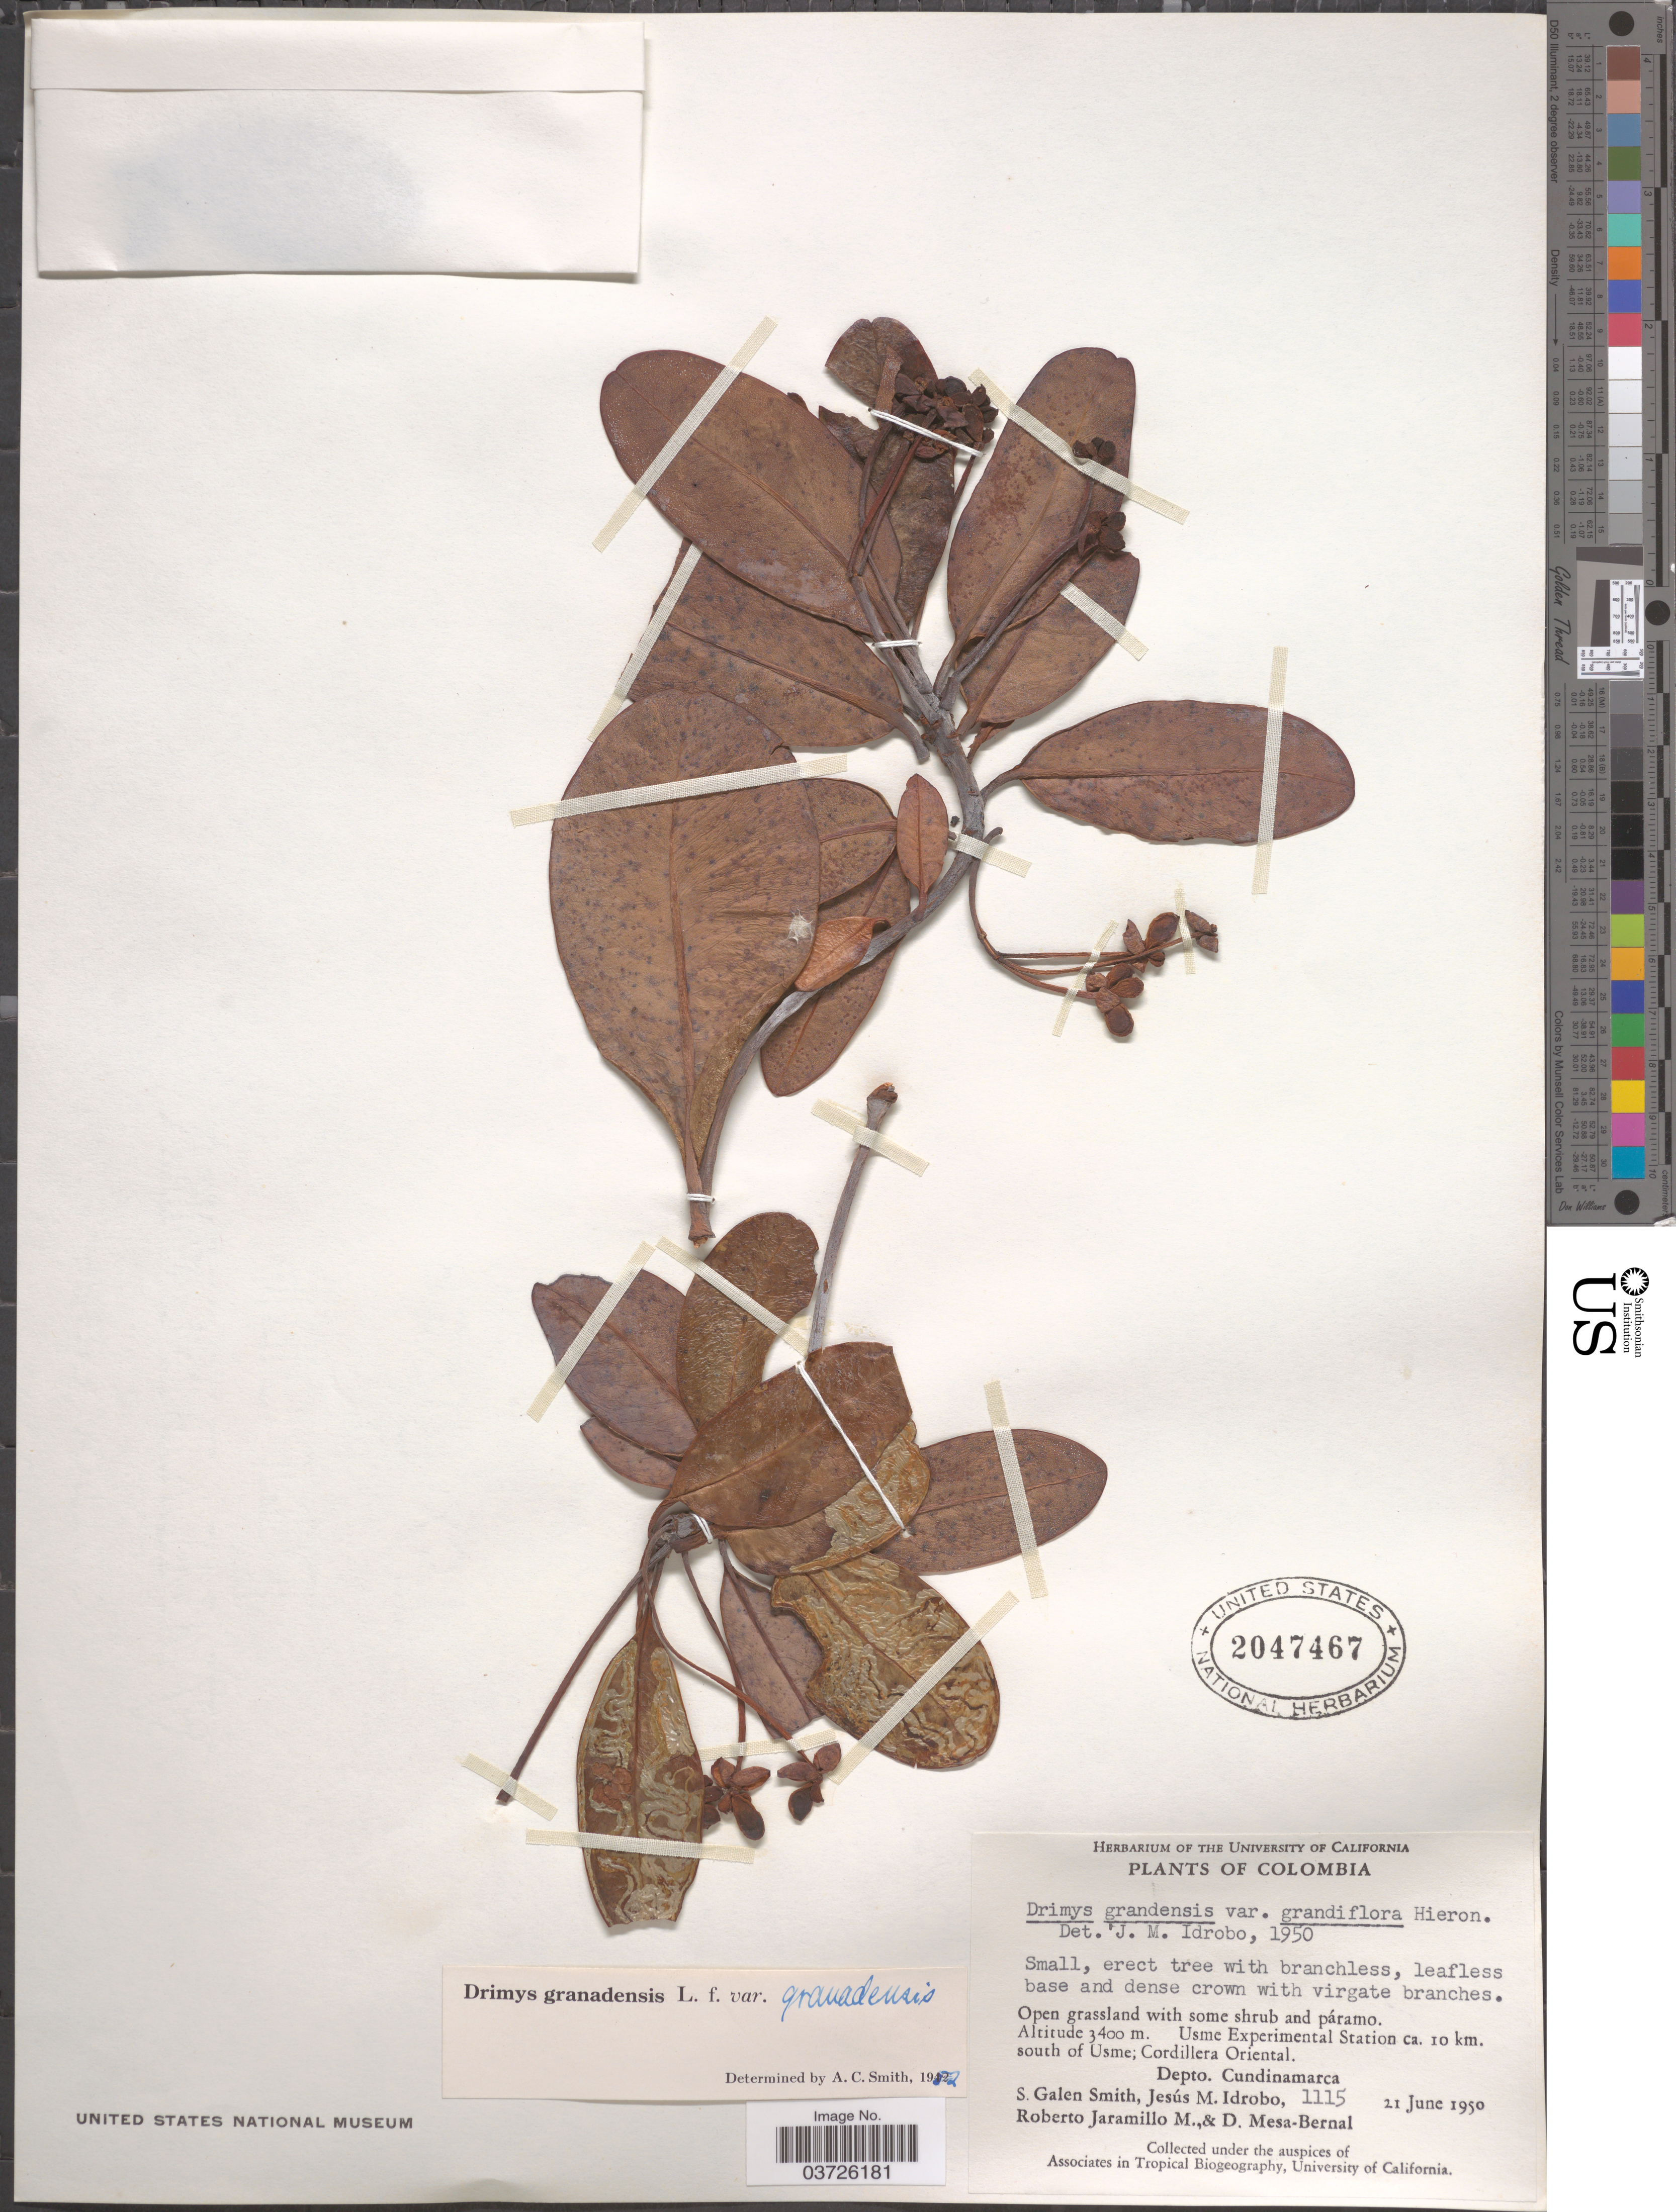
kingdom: Plantae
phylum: Tracheophyta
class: Magnoliopsida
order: Canellales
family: Winteraceae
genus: Drimys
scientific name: Drimys granadensis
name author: L. f.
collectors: S. G. Smith, J. M. Idrobo, R. Jaramillo M. & D. Mesa Bernal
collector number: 1115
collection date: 1950-06-21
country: Colombia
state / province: Cundinamarca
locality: Usme Experimental Station ca. 10 km. south of Usme; Cordillera Oriental. Depto. Cundinamarca.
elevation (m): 3400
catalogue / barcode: US 2047467